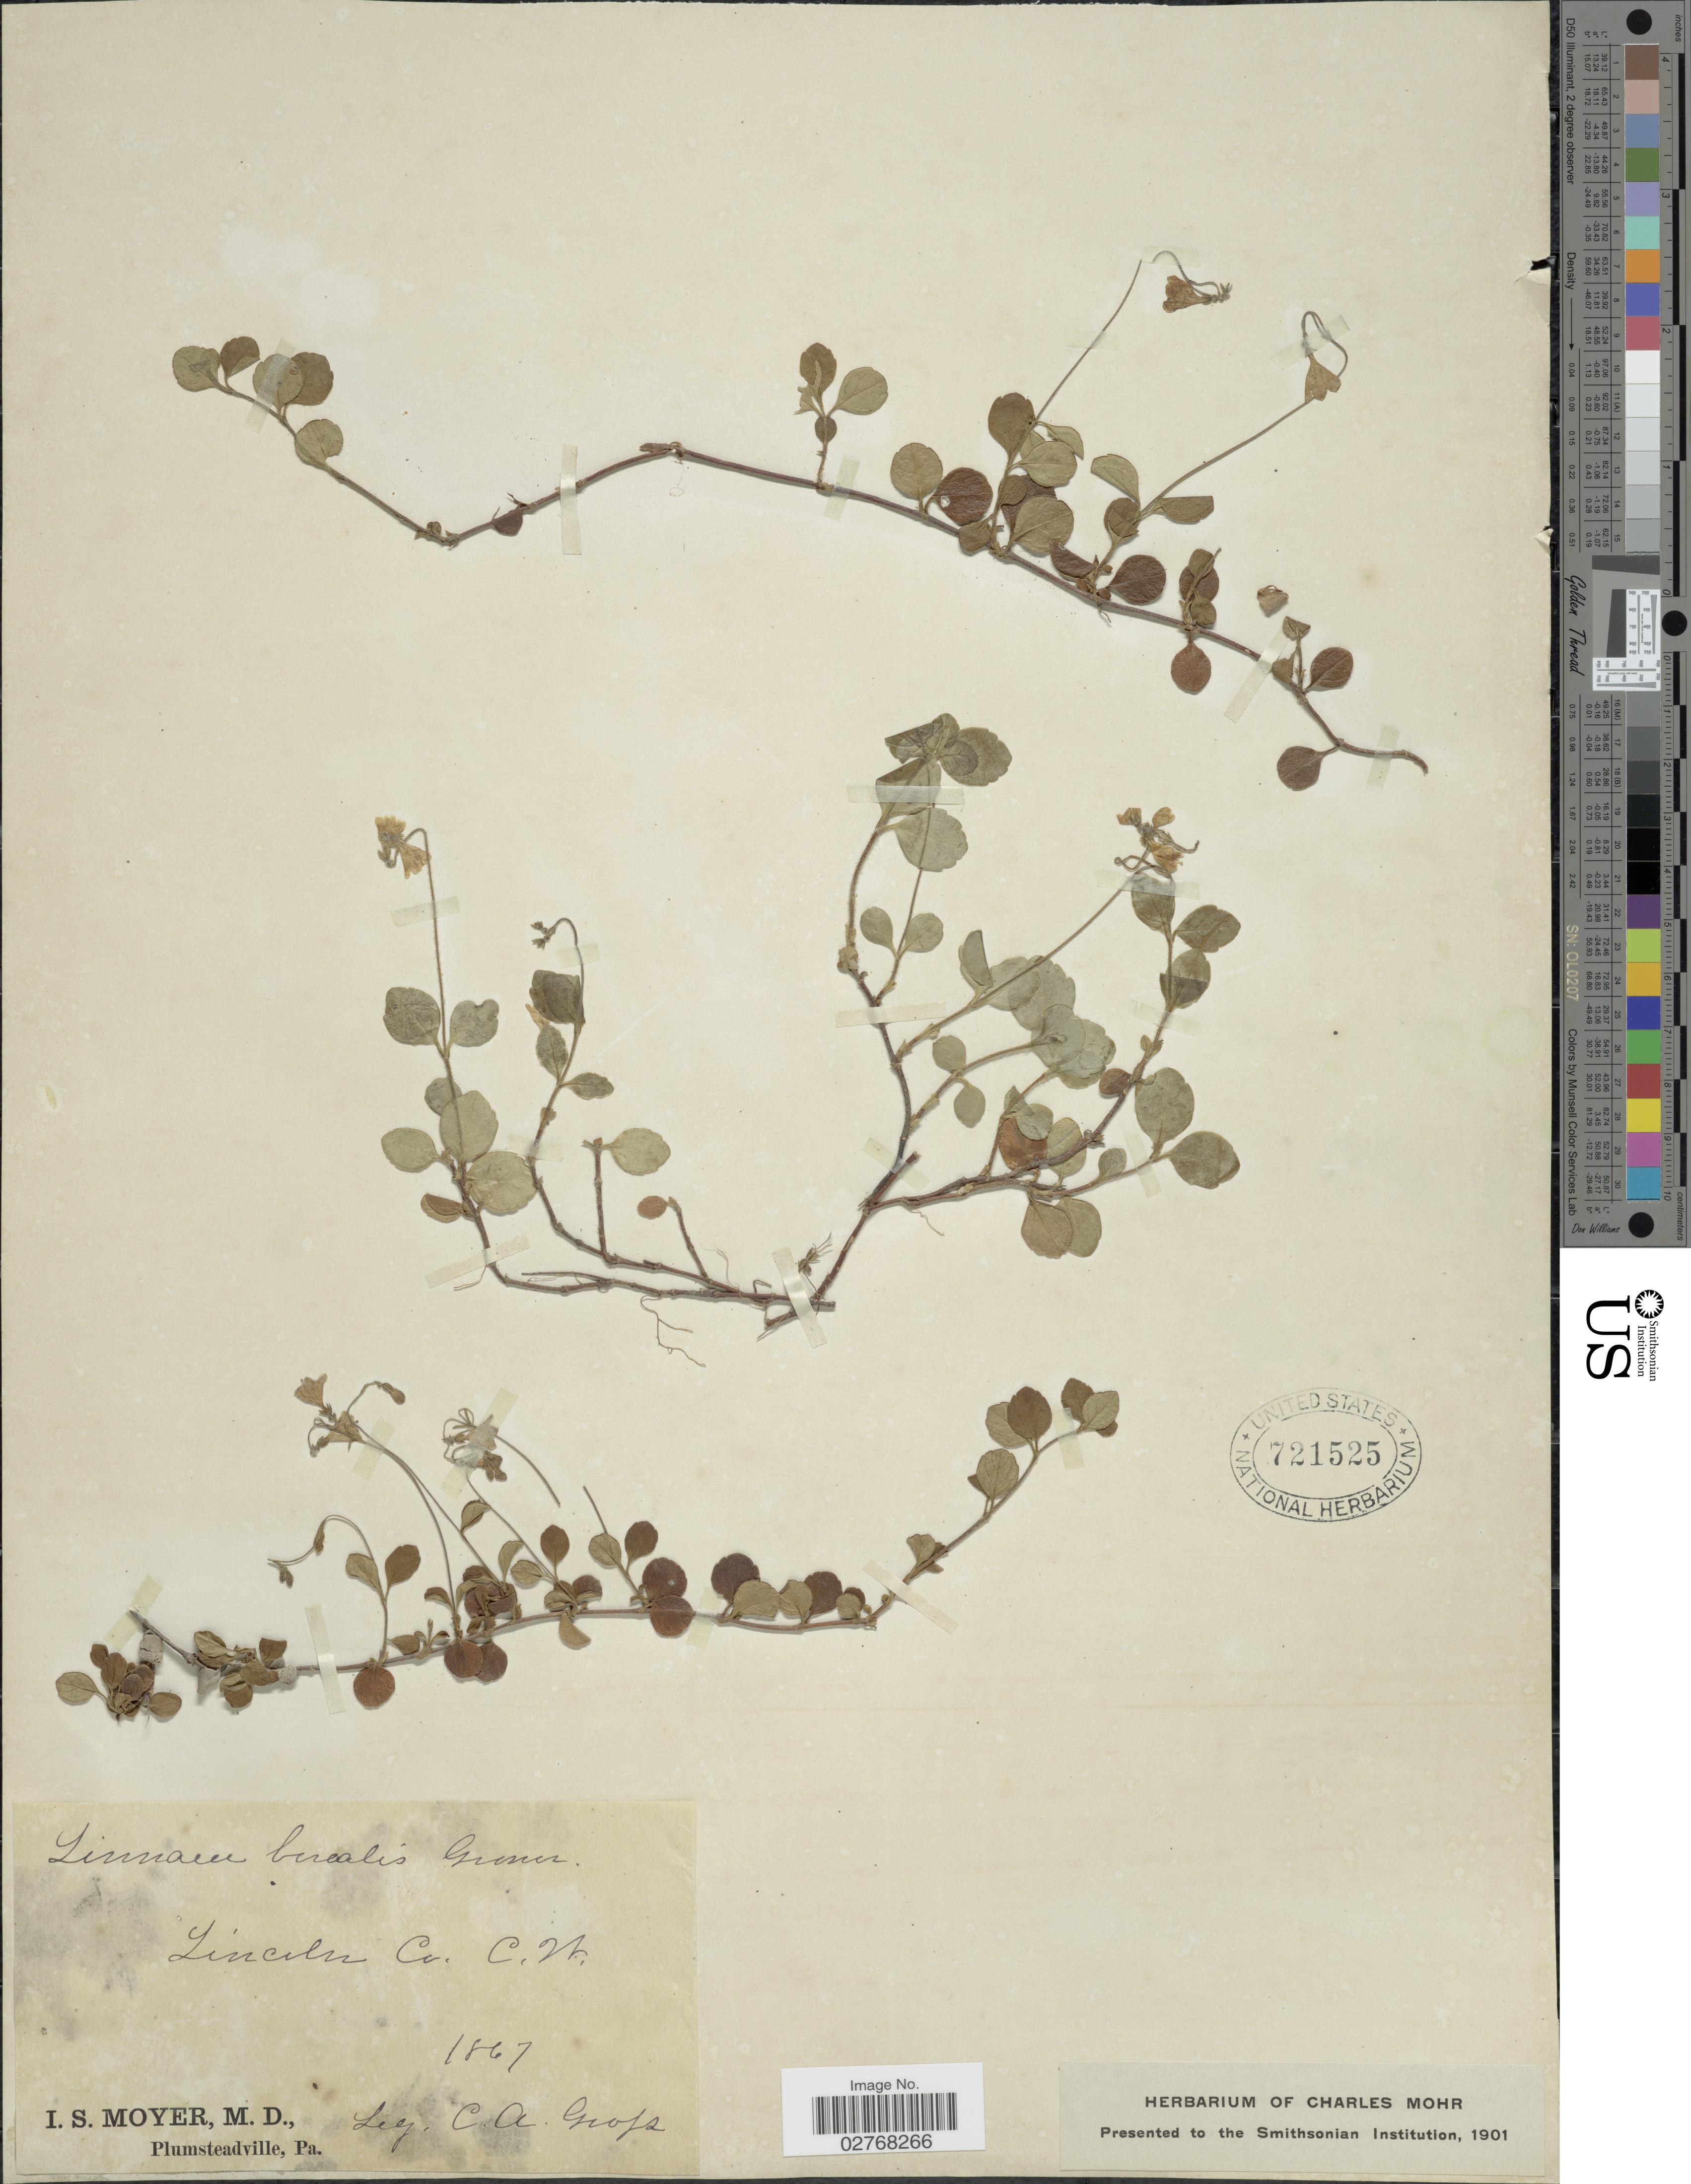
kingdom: Plantae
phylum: Tracheophyta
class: Magnoliopsida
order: Dipsacales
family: Caprifoliaceae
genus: Linnaea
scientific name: Linnaea borealis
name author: L.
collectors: C. Grofs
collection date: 1867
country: United States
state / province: Vermont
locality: Lincoln Co. C.Vt.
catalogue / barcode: US 721525